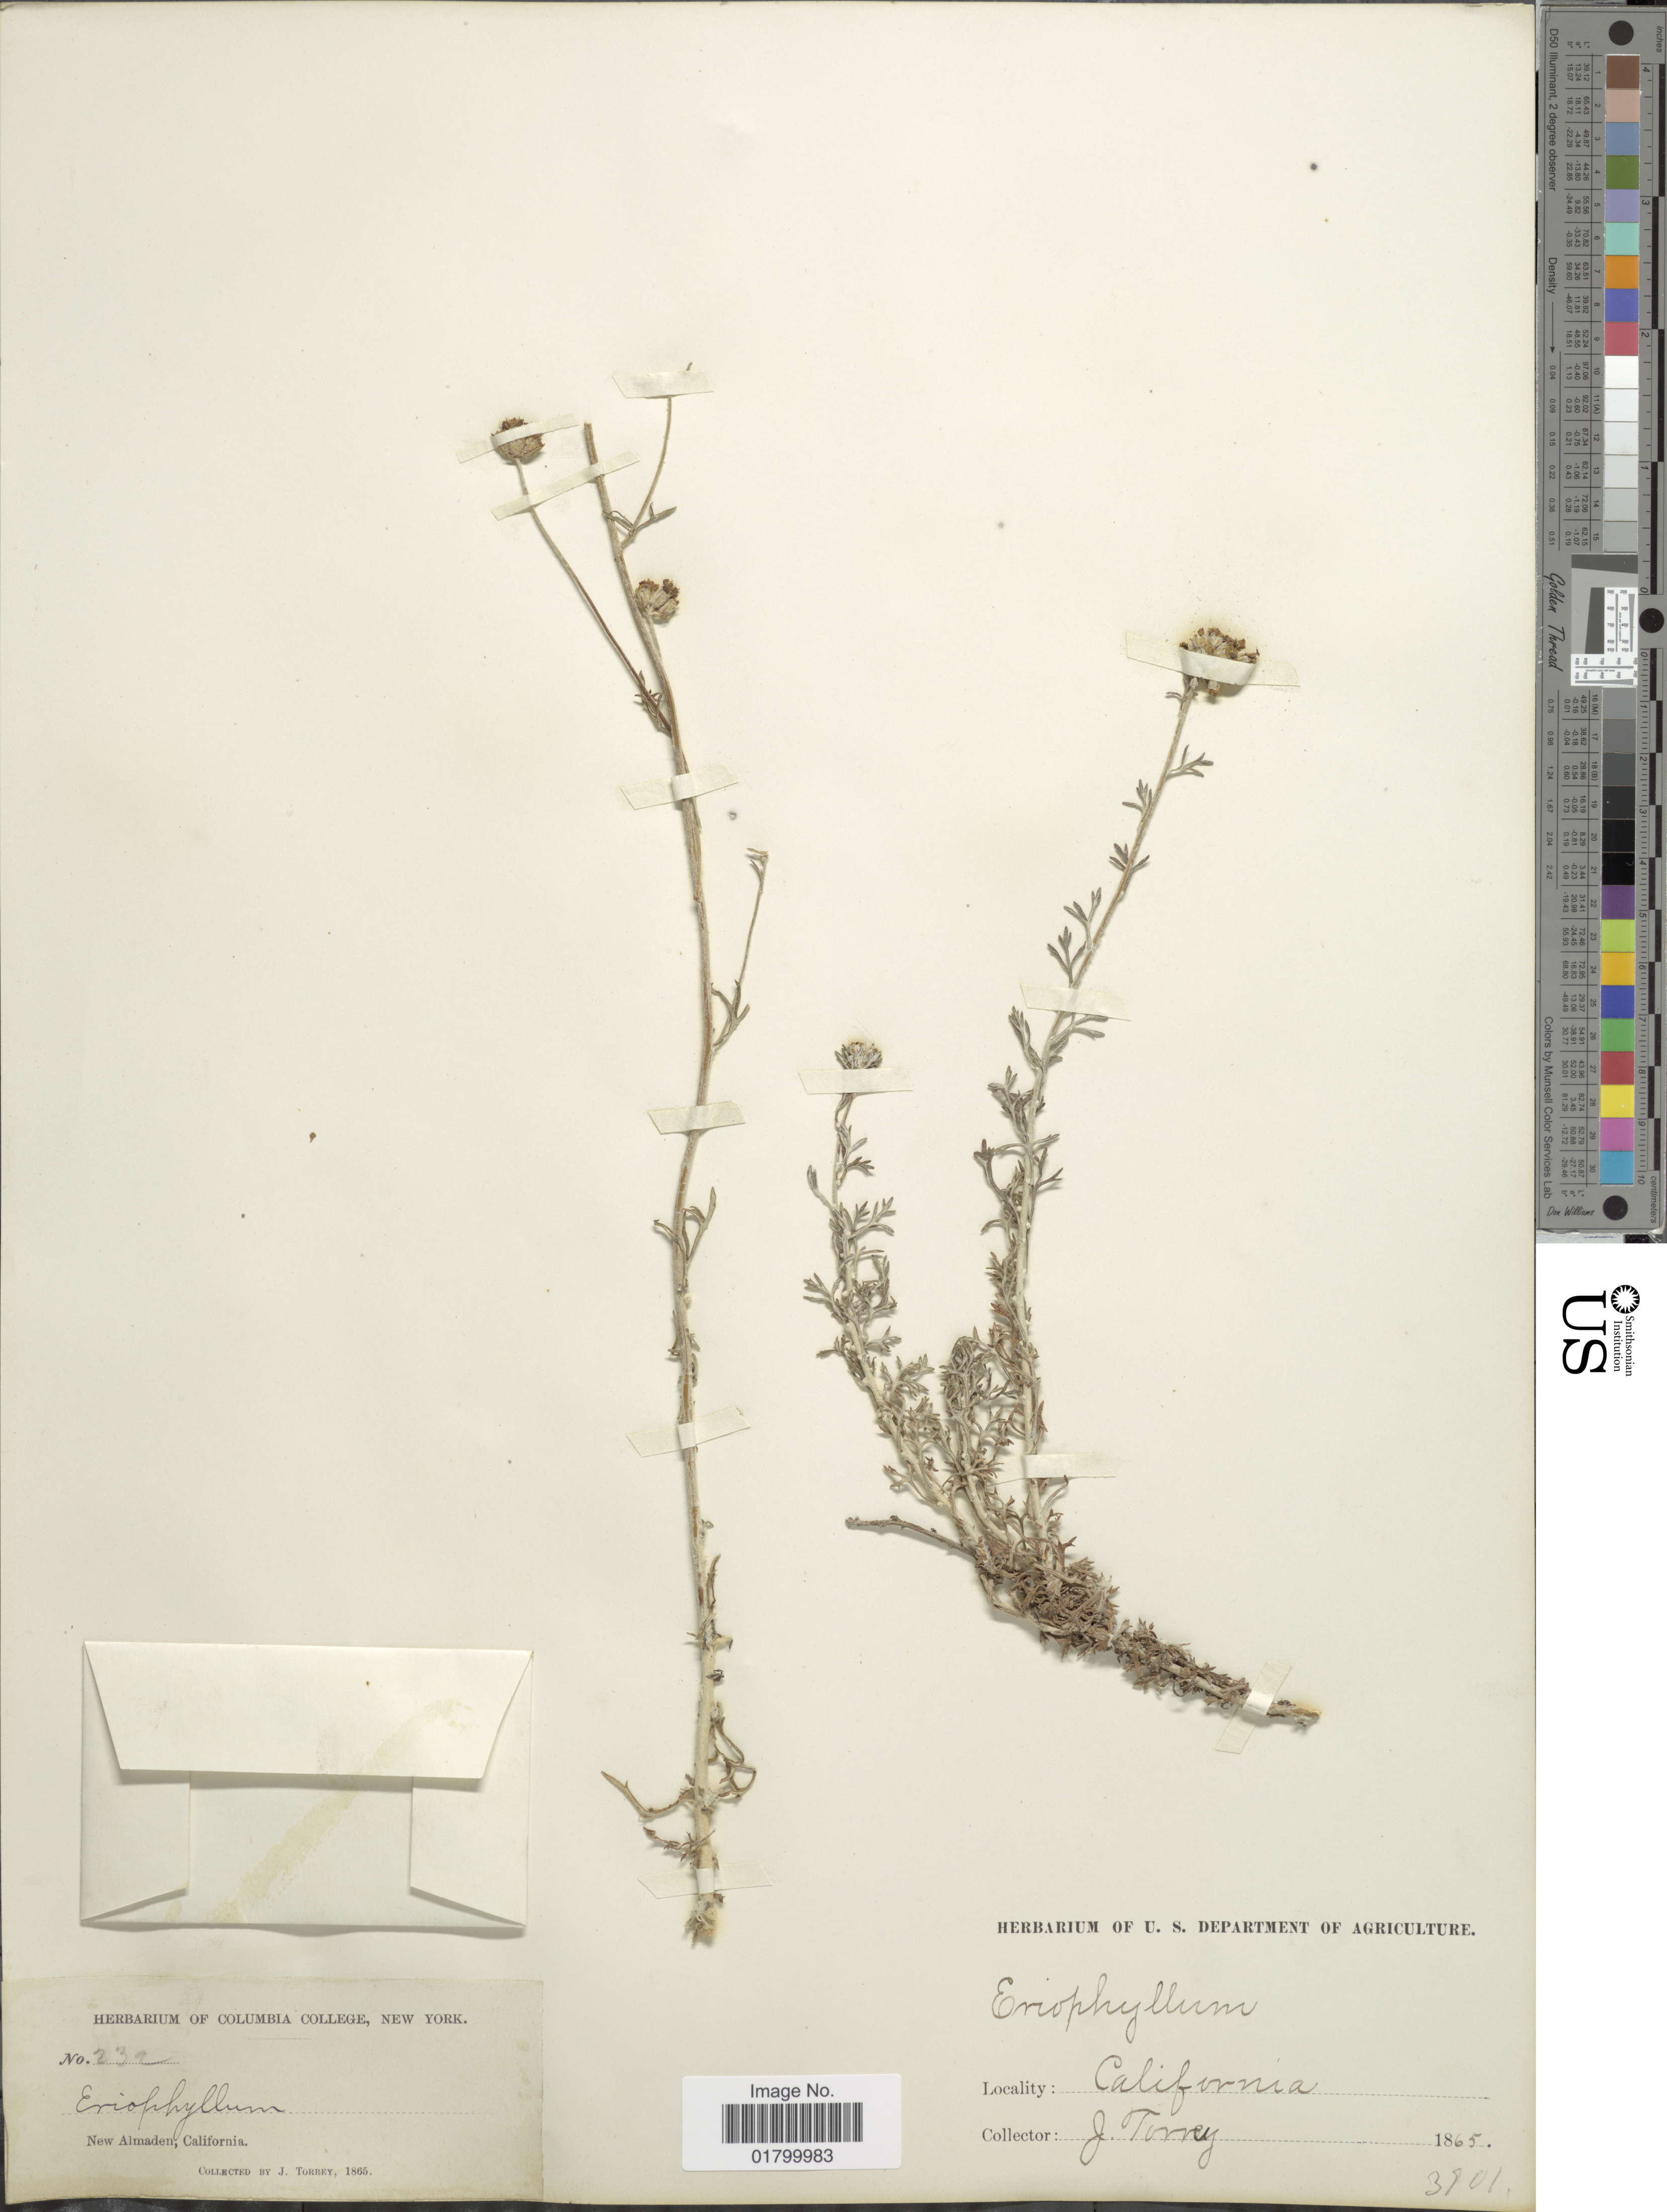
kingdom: Plantae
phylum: Tracheophyta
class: Magnoliopsida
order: Asterales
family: Asteraceae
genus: Eriophyllum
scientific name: Eriophyllum confertiflorum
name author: (DC.) A. Gray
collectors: J. Torrey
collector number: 232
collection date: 1865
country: United States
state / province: California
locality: New Almaden, California